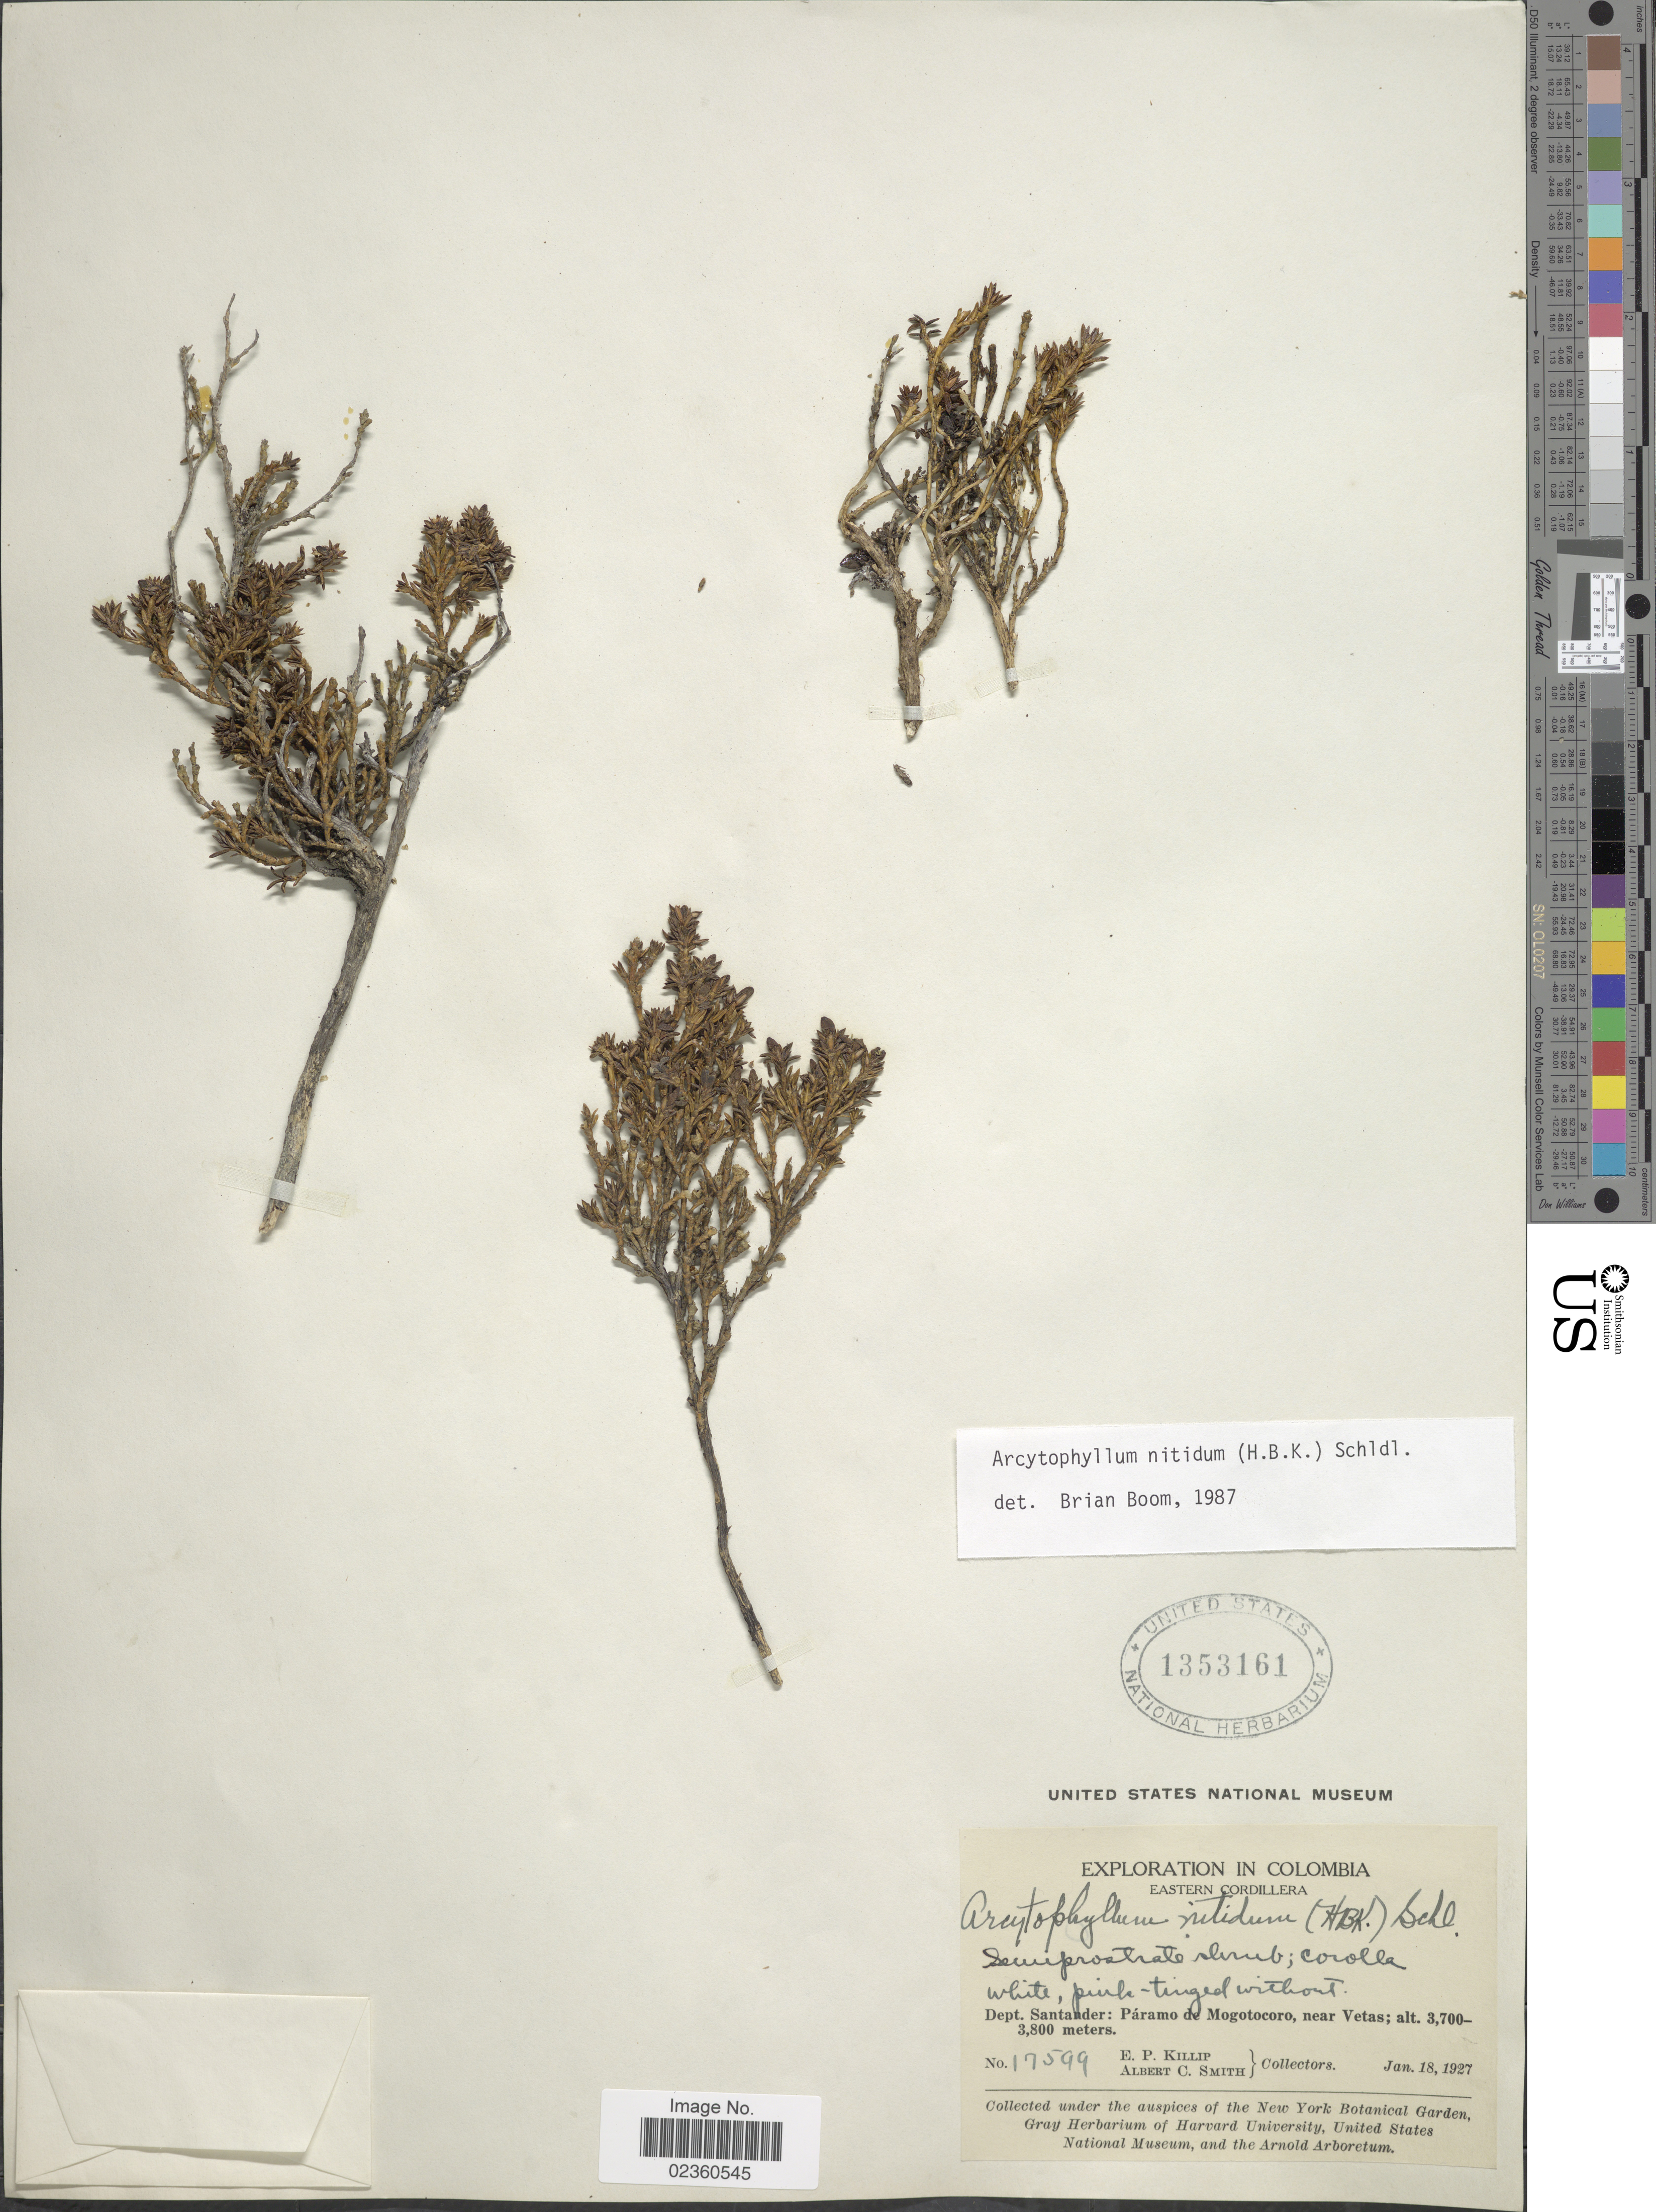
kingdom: Plantae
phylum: Tracheophyta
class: Magnoliopsida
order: Gentianales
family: Rubiaceae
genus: Arcytophyllum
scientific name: Arcytophyllum nitidum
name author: (Kunth) Schltdl.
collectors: E. P. Killip & A. C. Smith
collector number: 17599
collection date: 1927-01-18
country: Colombia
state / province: Santander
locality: Eastern Cordillera, Dept. Santander: Páramo de Mogotocoro, near Vetas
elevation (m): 3700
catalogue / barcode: US 1353161